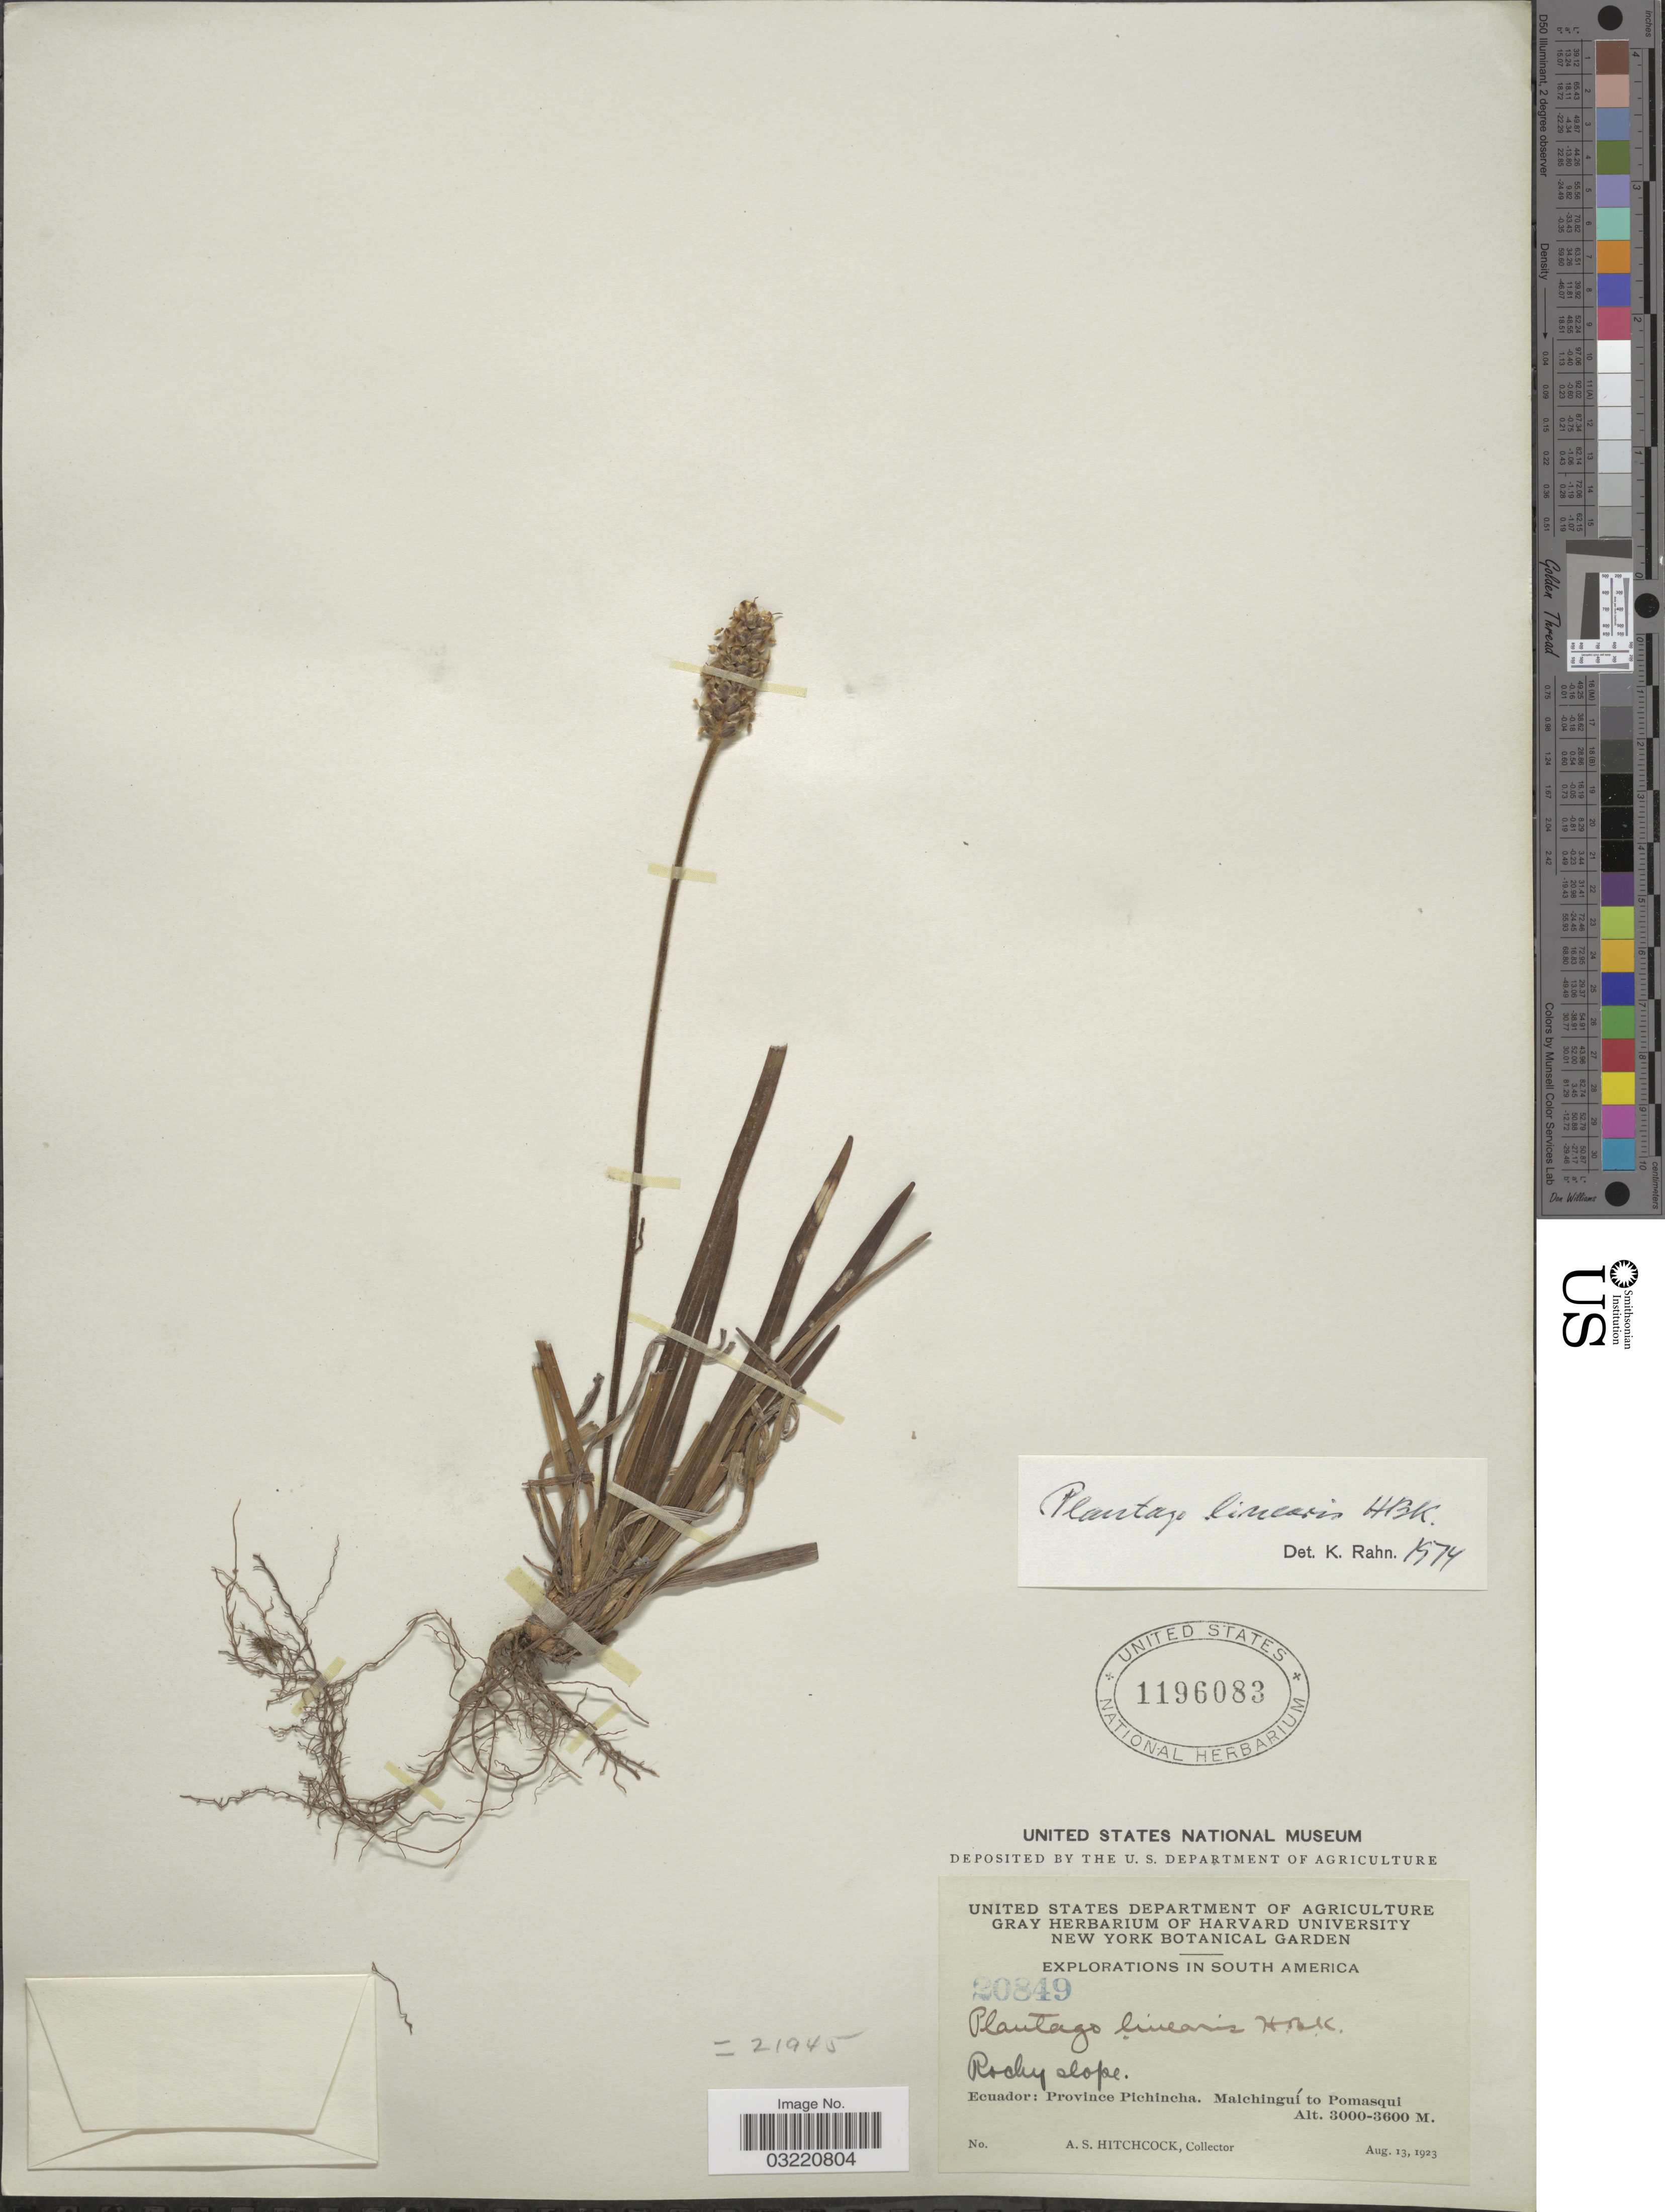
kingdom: Plantae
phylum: Tracheophyta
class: Magnoliopsida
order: Lamiales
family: Plantaginaceae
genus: Plantago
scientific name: Plantago linearis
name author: Kunth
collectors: A. S. Hitchcock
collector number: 20849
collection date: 1923-08-13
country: Ecuador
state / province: Pichincha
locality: Malchinguí to Pomasqui.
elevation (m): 3000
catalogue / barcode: US 1196083